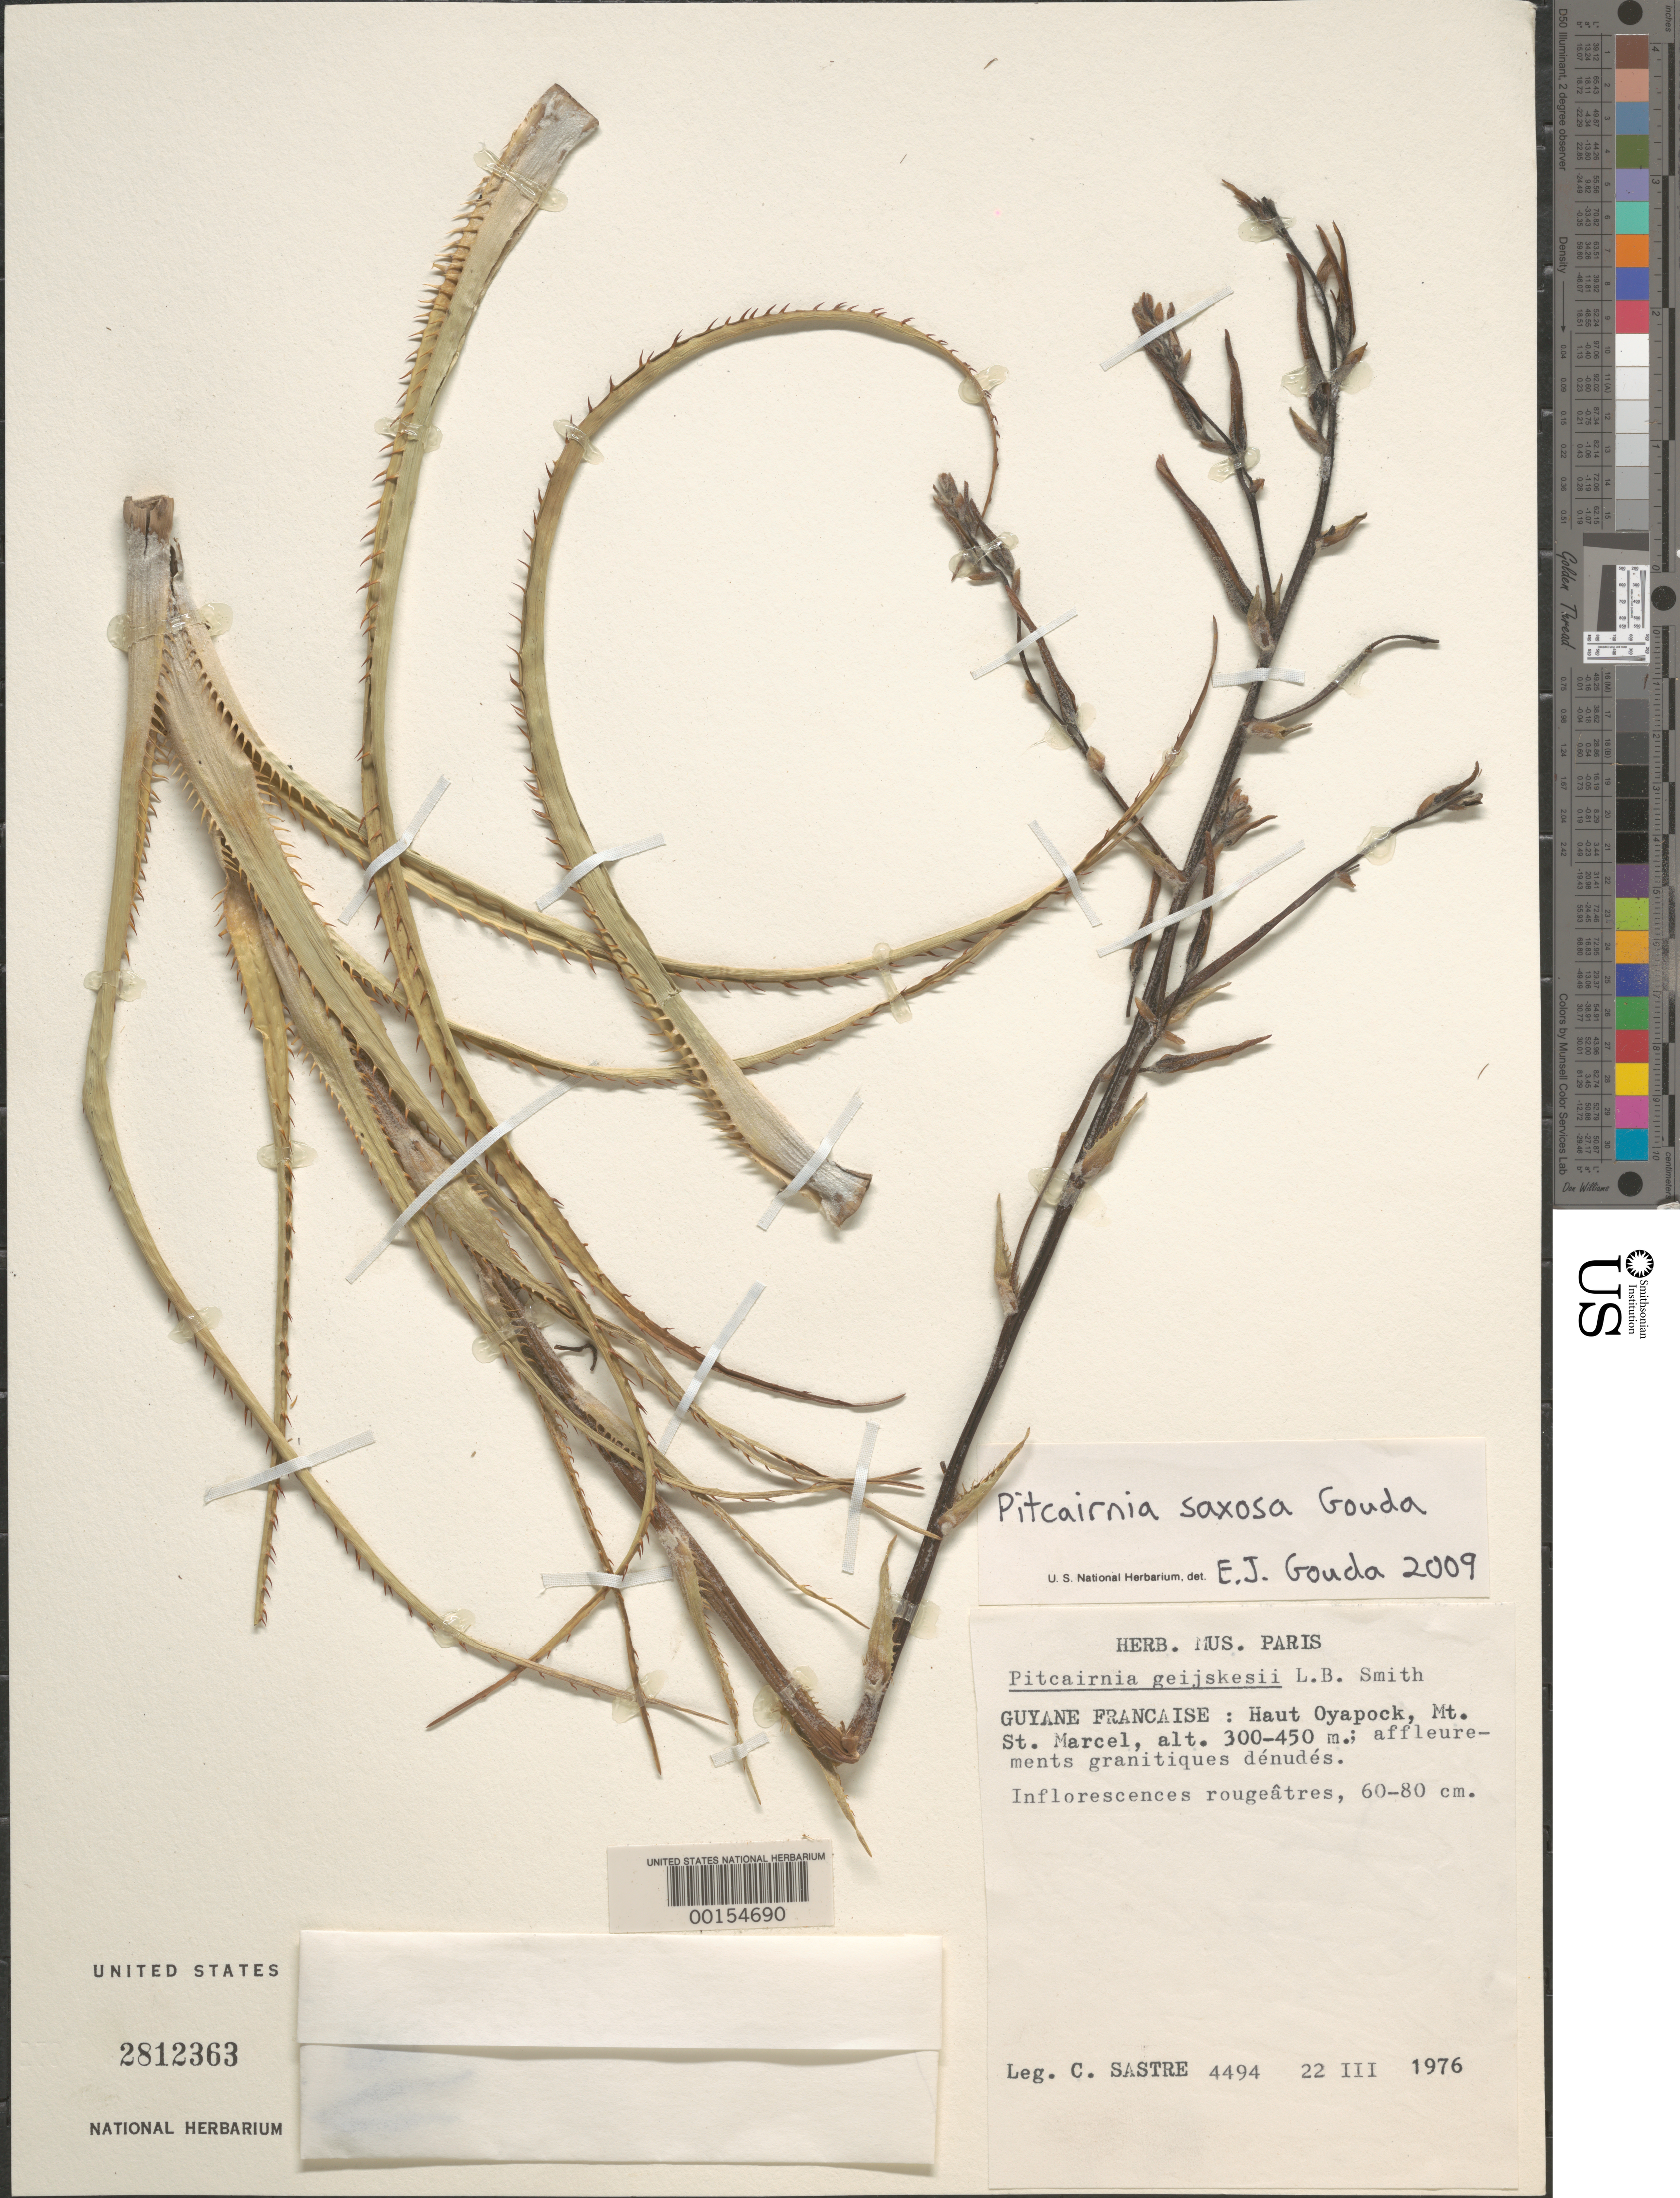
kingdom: Plantae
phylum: Tracheophyta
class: Liliopsida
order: Poales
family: Bromeliaceae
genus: Pitcairnia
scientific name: Pitcairnia saxosa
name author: Gouda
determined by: Gouda, E. J.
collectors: C. H. L. Sastre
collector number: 4494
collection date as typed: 22-Mar-76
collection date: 1976-03-22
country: French Guiana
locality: Haut Oyapock, Mt. St. Marcel, Bassin de l'Yaloupi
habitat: Bare granitic outcrops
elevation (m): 300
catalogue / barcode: US 2812363